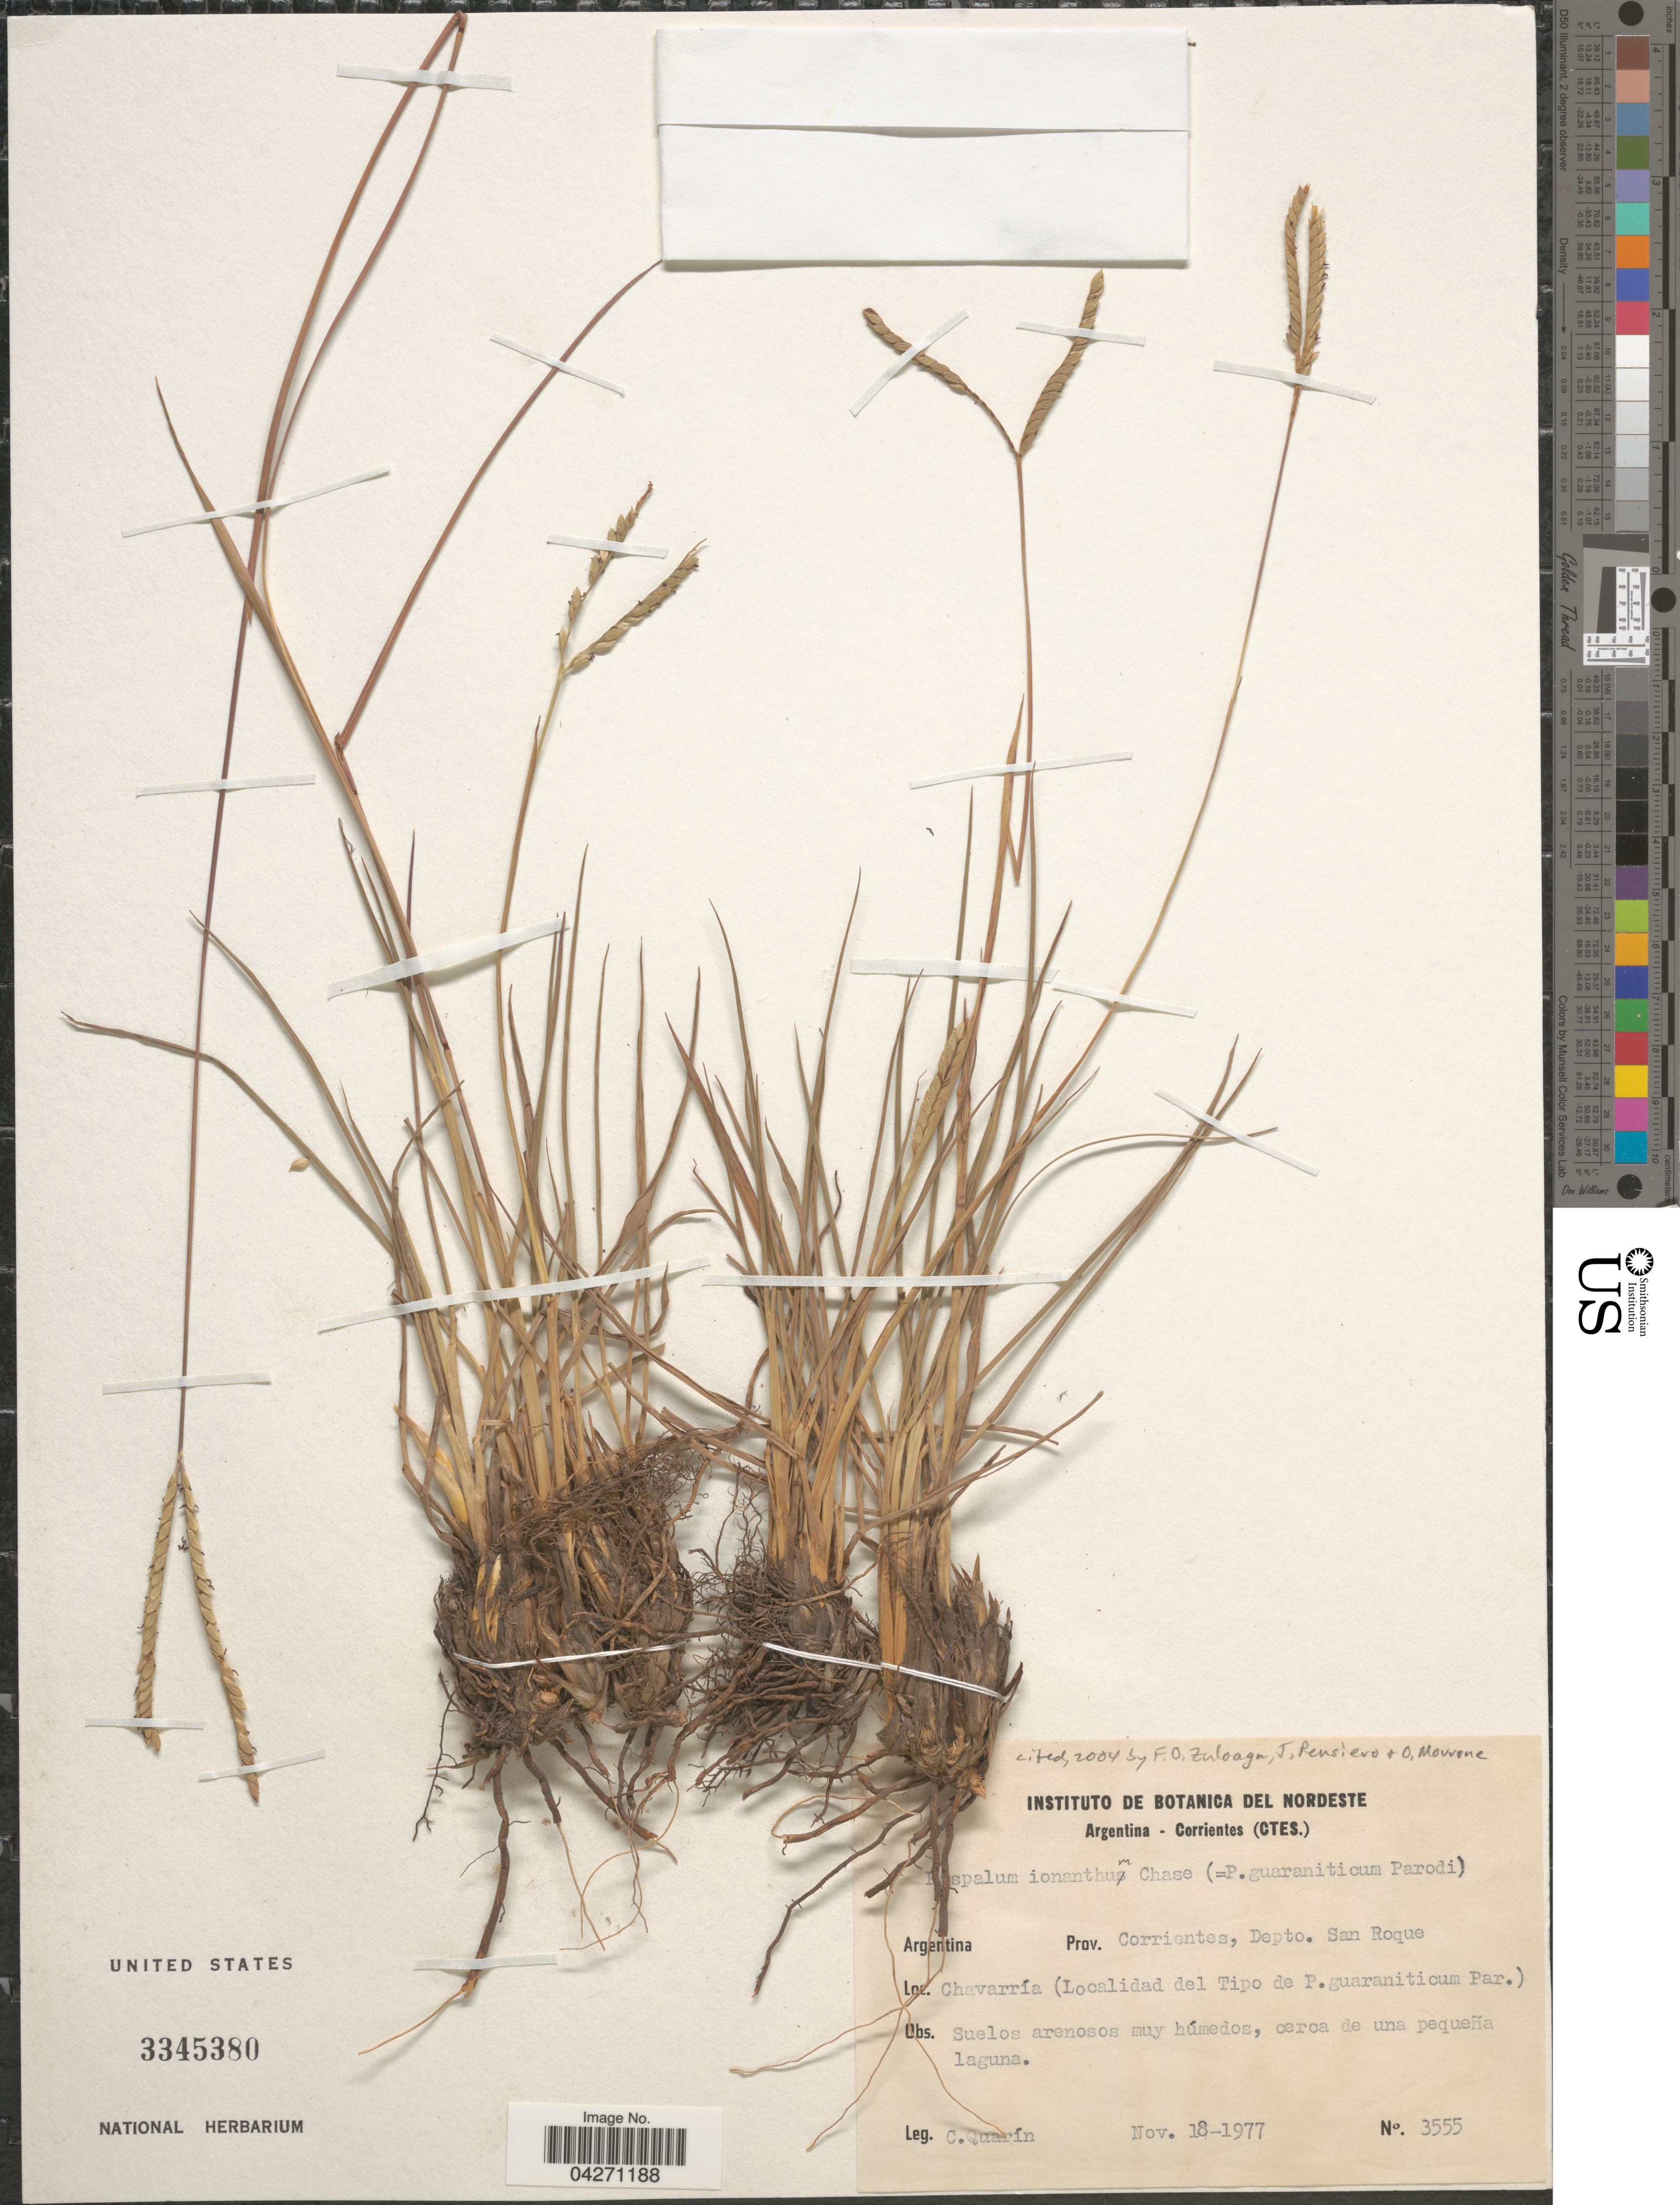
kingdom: Plantae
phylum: Tracheophyta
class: Liliopsida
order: Poales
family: Poaceae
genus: Paspalum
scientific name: Paspalum ionanthum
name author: Chase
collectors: C. Quarín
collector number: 3555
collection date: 1997-11-18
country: Argentina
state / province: Corrientes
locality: Prov. Corrientes, Depto. San Roque. Chavarría (Localidad del Tipo de P. guaraniticum Par.).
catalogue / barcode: US 3345380